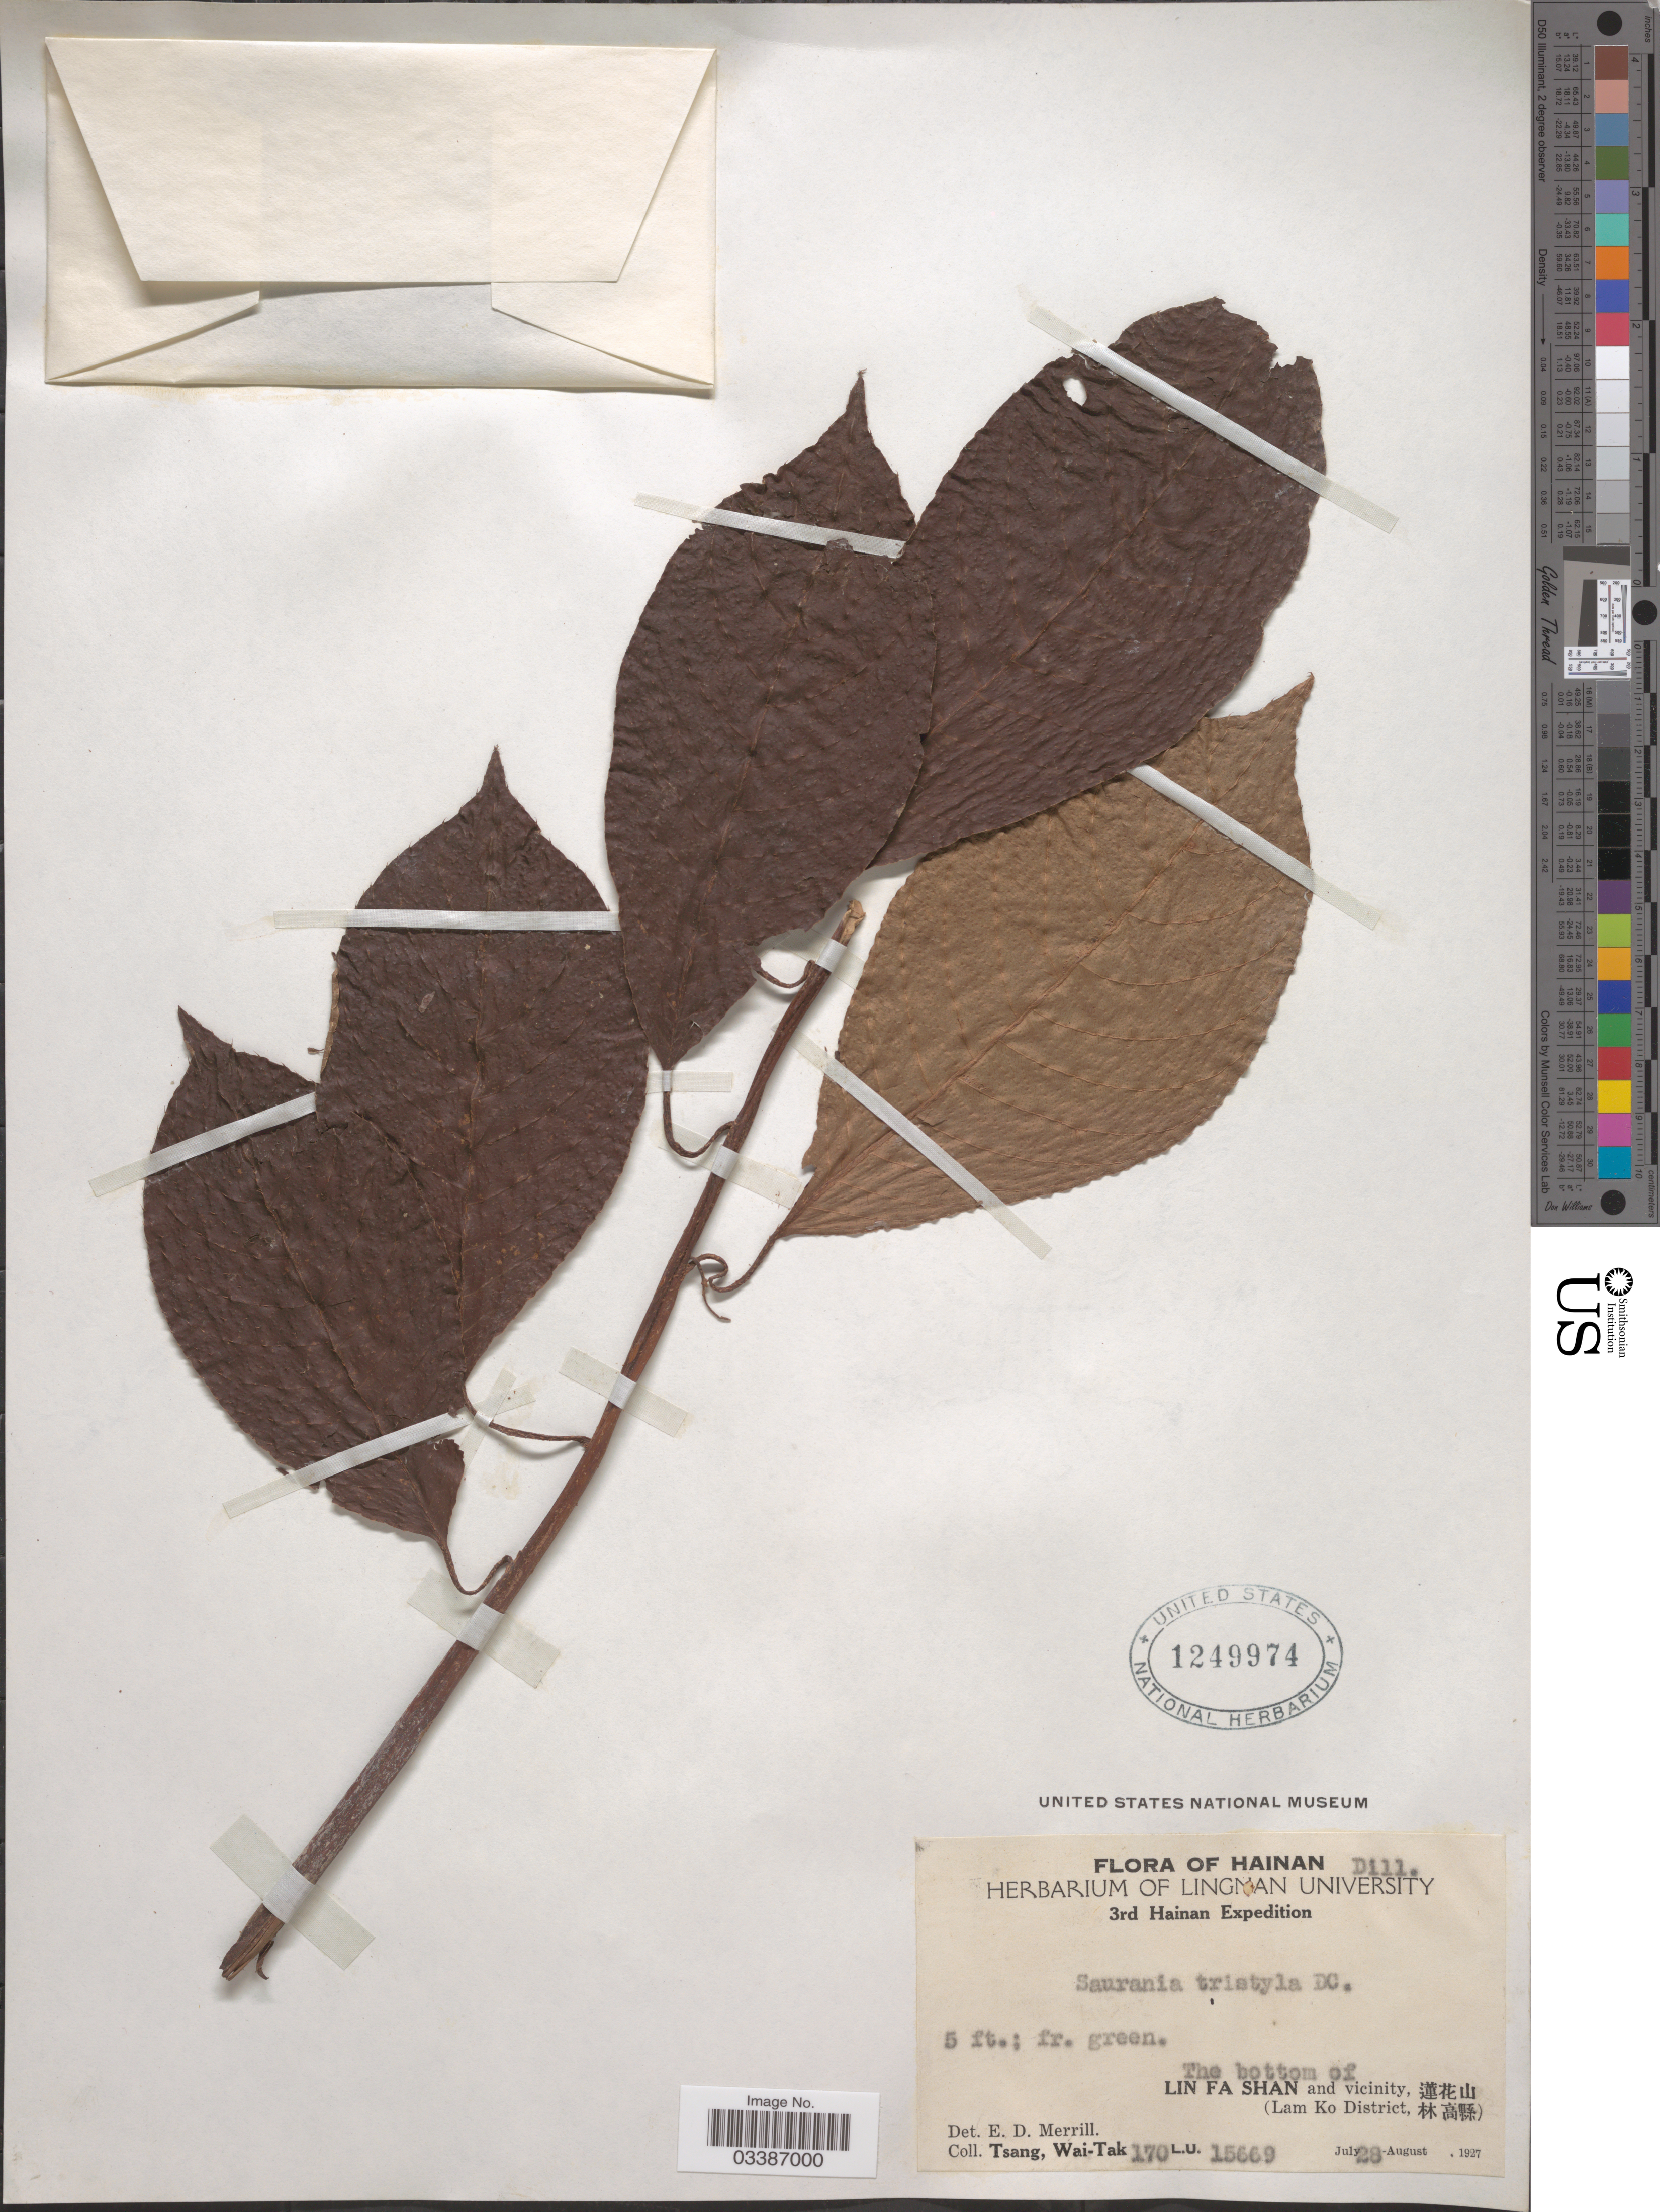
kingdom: Plantae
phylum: Tracheophyta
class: Magnoliopsida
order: Ericales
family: Actinidiaceae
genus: Saurauia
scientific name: Saurauia tristyla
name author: DC.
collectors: W. T. Tsang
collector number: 170L.U.15669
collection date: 1927-08-28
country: China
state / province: Hainan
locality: The bottom of Lin Fa Shan and vicinity, X. (Lam Ko District, X).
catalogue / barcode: US 1249974